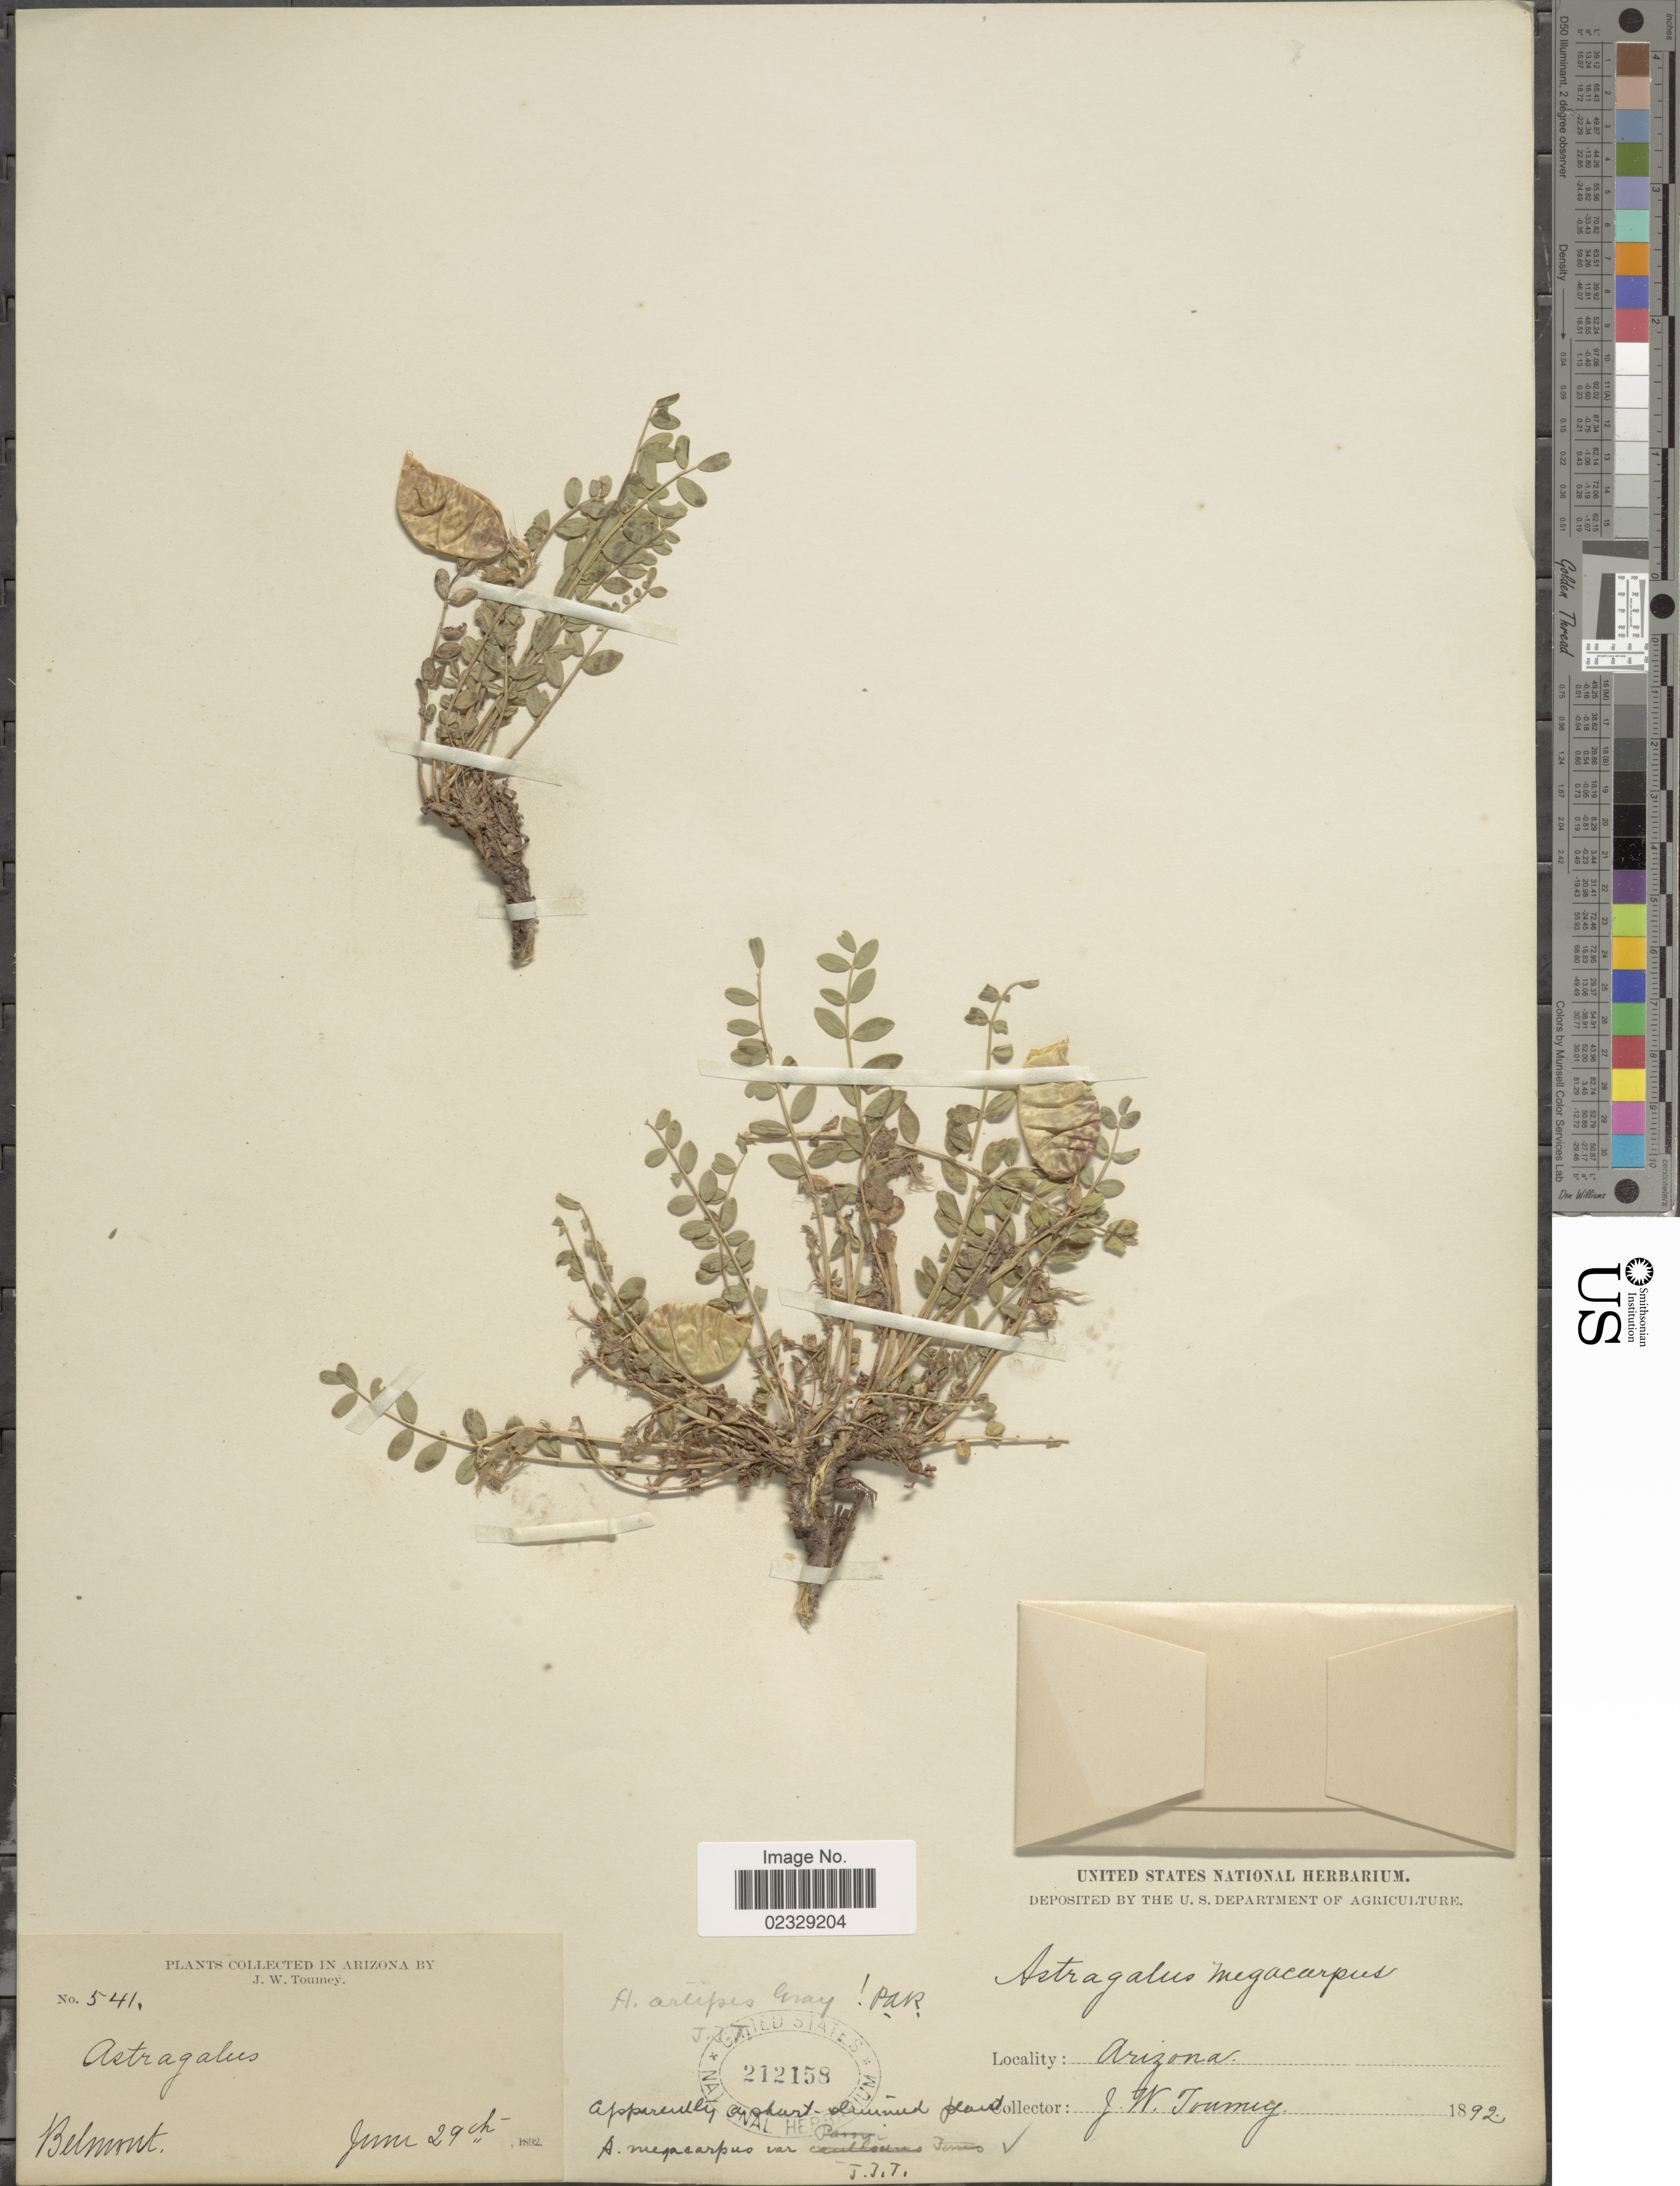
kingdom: Plantae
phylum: Tracheophyta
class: Magnoliopsida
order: Fabales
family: Fabaceae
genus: Astragalus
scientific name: Astragalus artipes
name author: A. Gray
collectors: J. W. Toumey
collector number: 541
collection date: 1892-06-29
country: United States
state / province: Arizona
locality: Belmont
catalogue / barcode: US 212158